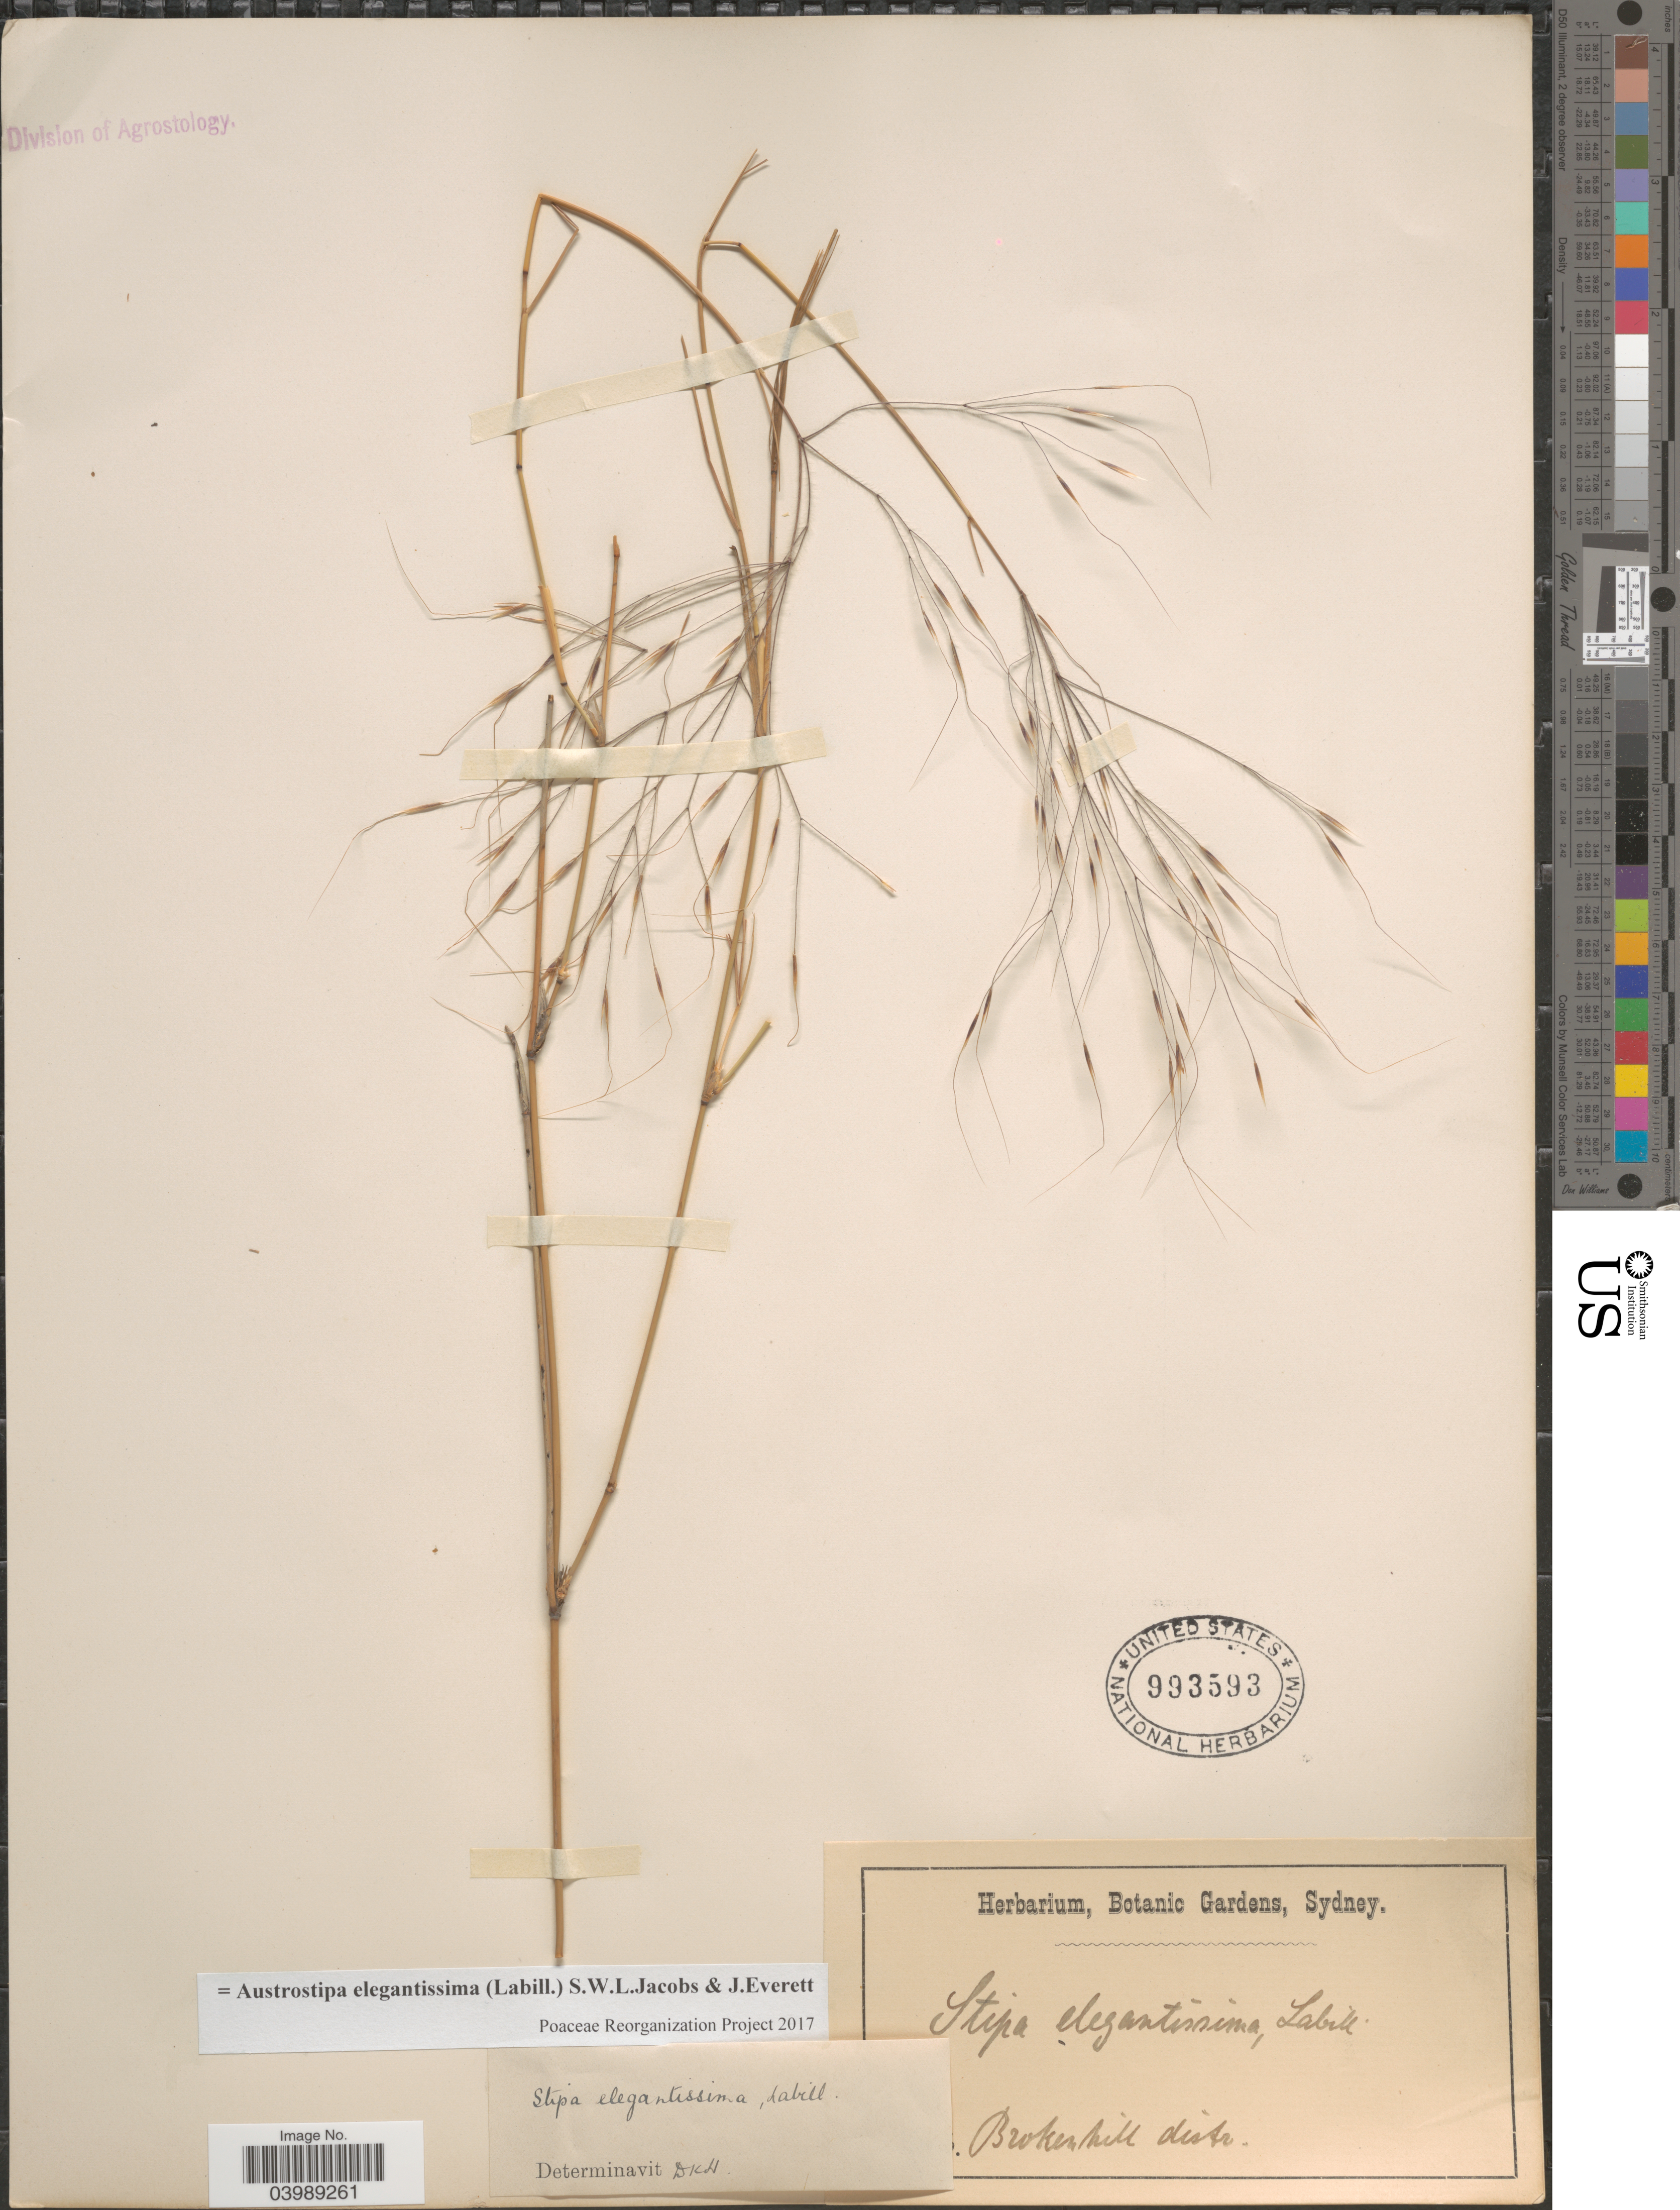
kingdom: Plantae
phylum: Tracheophyta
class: Liliopsida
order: Poales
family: Poaceae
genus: Austrostipa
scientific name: Austrostipa elegantissima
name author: (Labill.) S.W.L. Jacobs & J. Everett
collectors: ex Herb. Bot. Gard. Sydney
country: Australia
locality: Brokenhill distr.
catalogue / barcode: US 993593